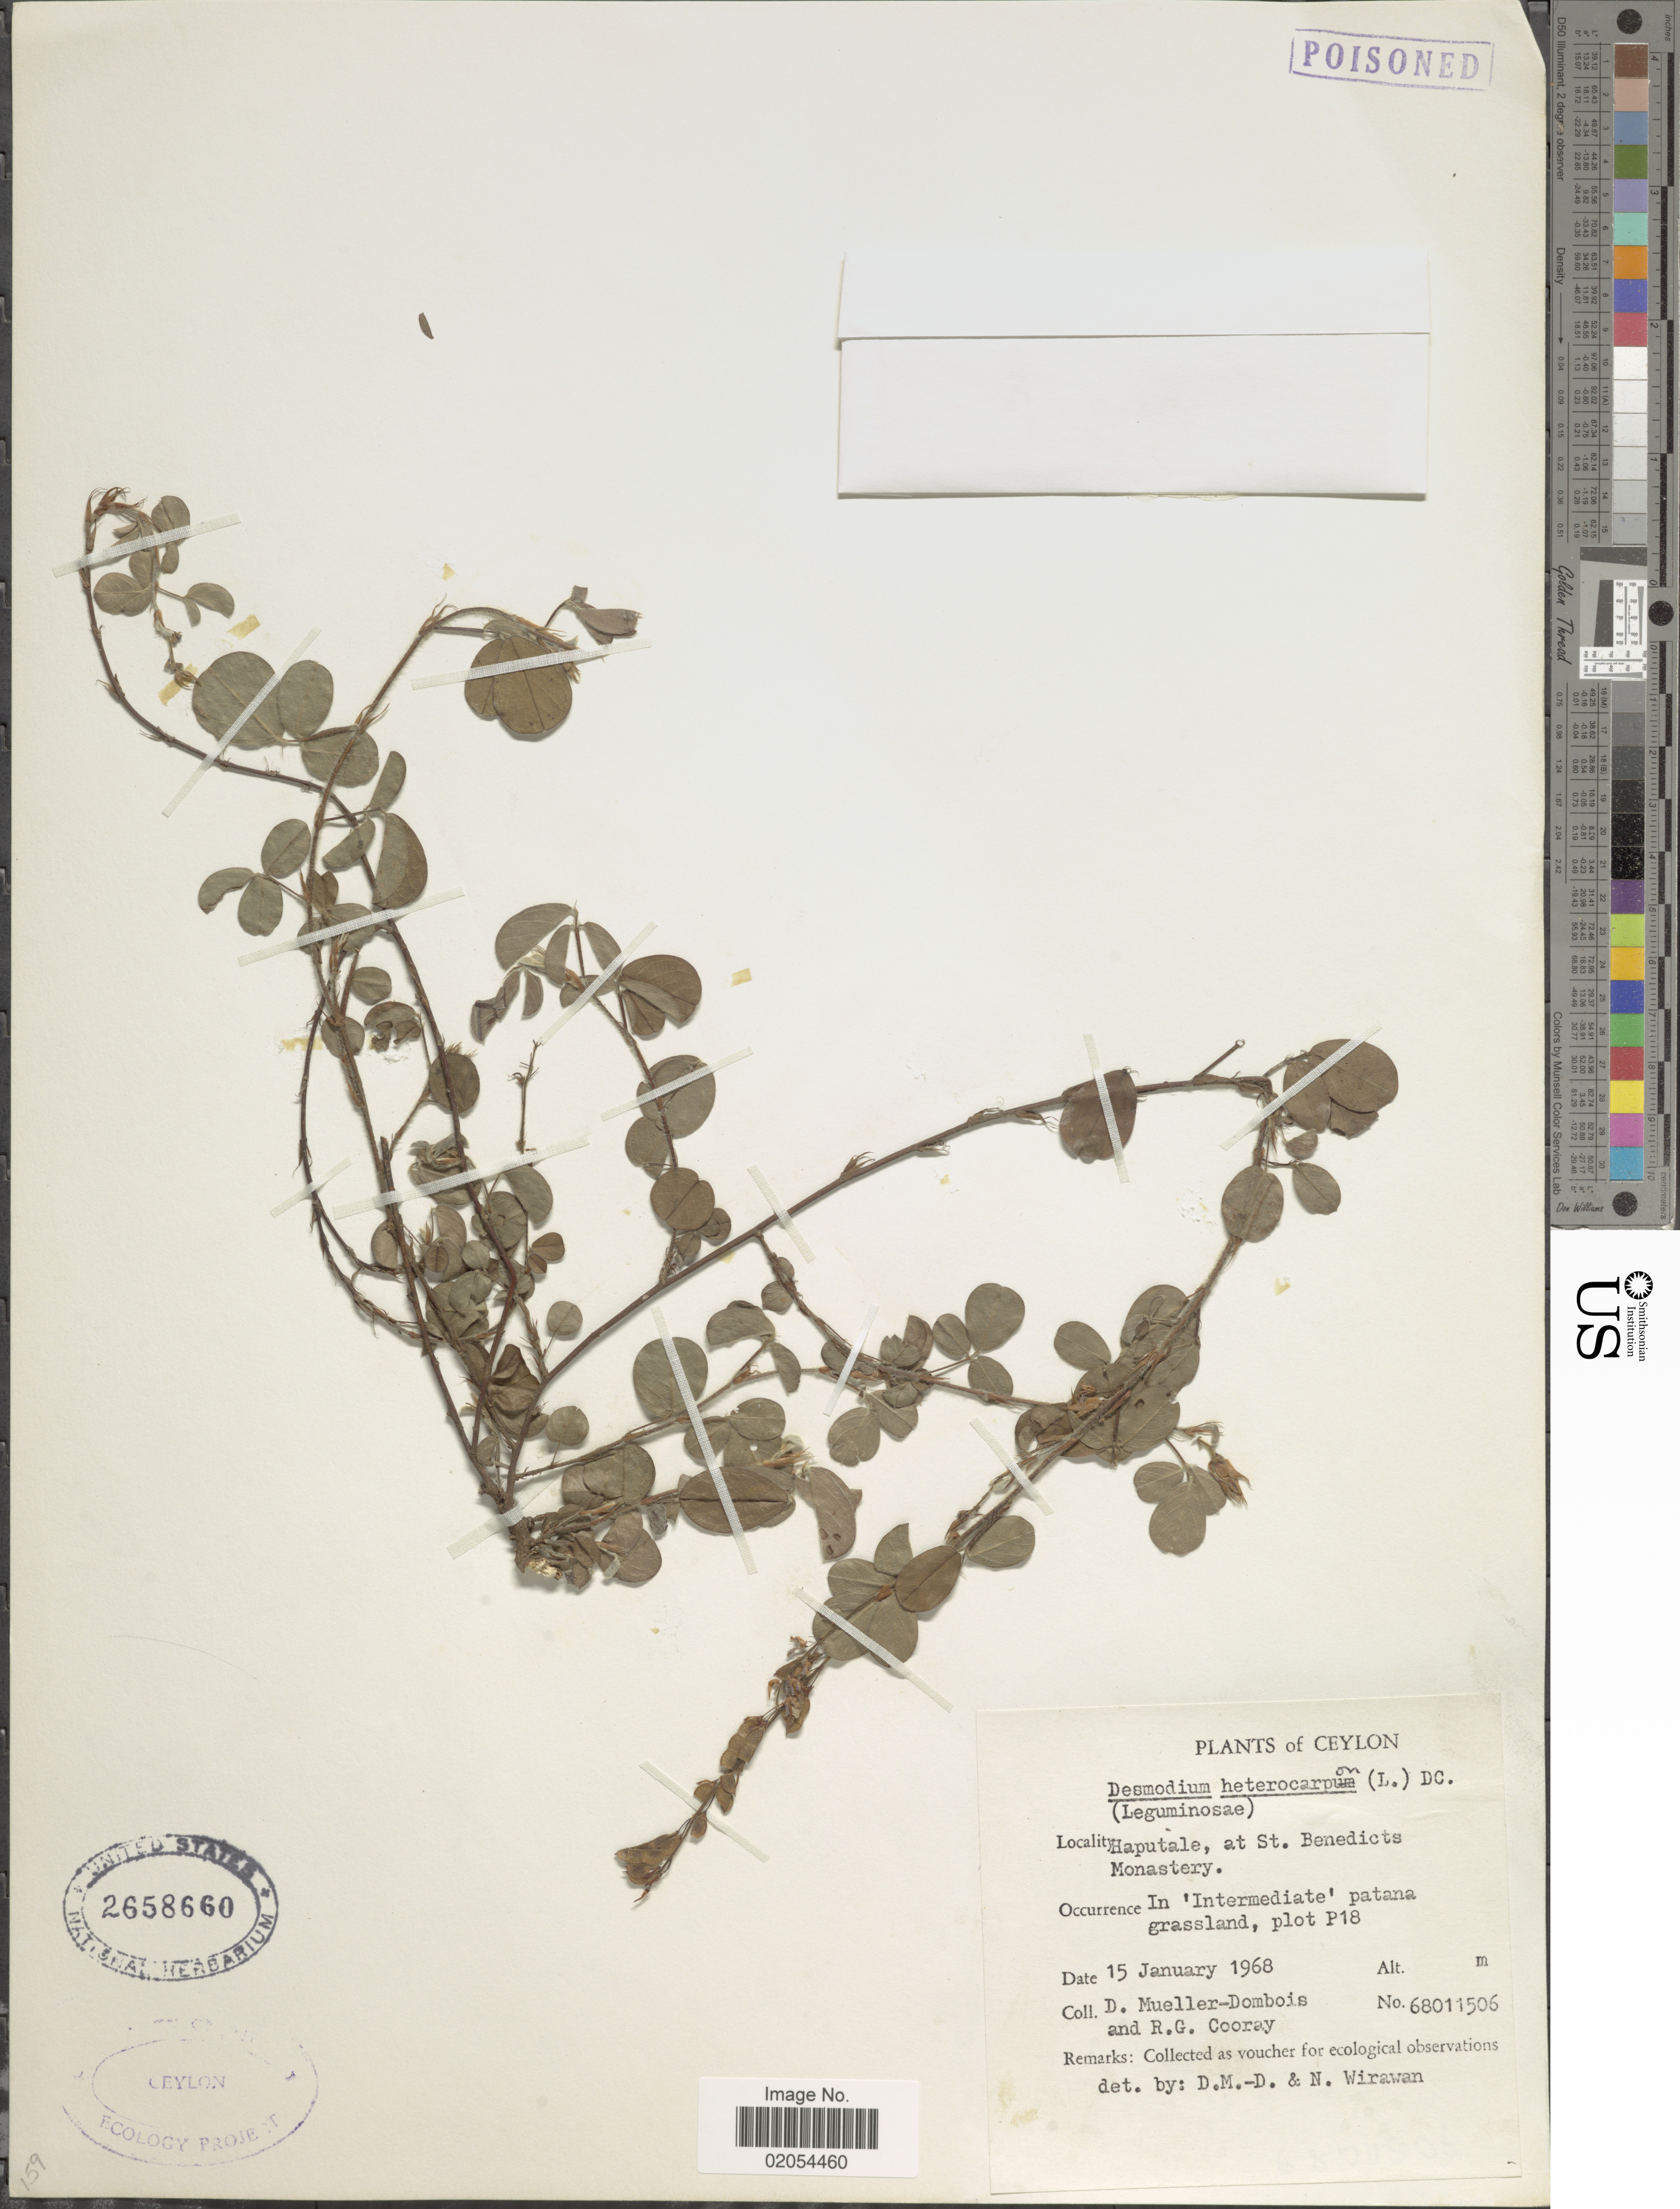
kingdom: Plantae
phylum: Tracheophyta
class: Magnoliopsida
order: Fabales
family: Fabaceae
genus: Grona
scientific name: Grona heterocarpos subsp. heterocarpos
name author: (L.) H. Ohashi & K. Ohashi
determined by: Strong, Mark T., (BOT), Smithsonian Institution - National Museum of Natural History (UNITED STATES)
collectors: D. Mueller-Dombois & R. Cooray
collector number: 68011506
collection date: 1968-01-15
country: Sri Lanka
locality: Ceylon, Haputale, at St. Benedicts Monastery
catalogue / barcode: US 2658660